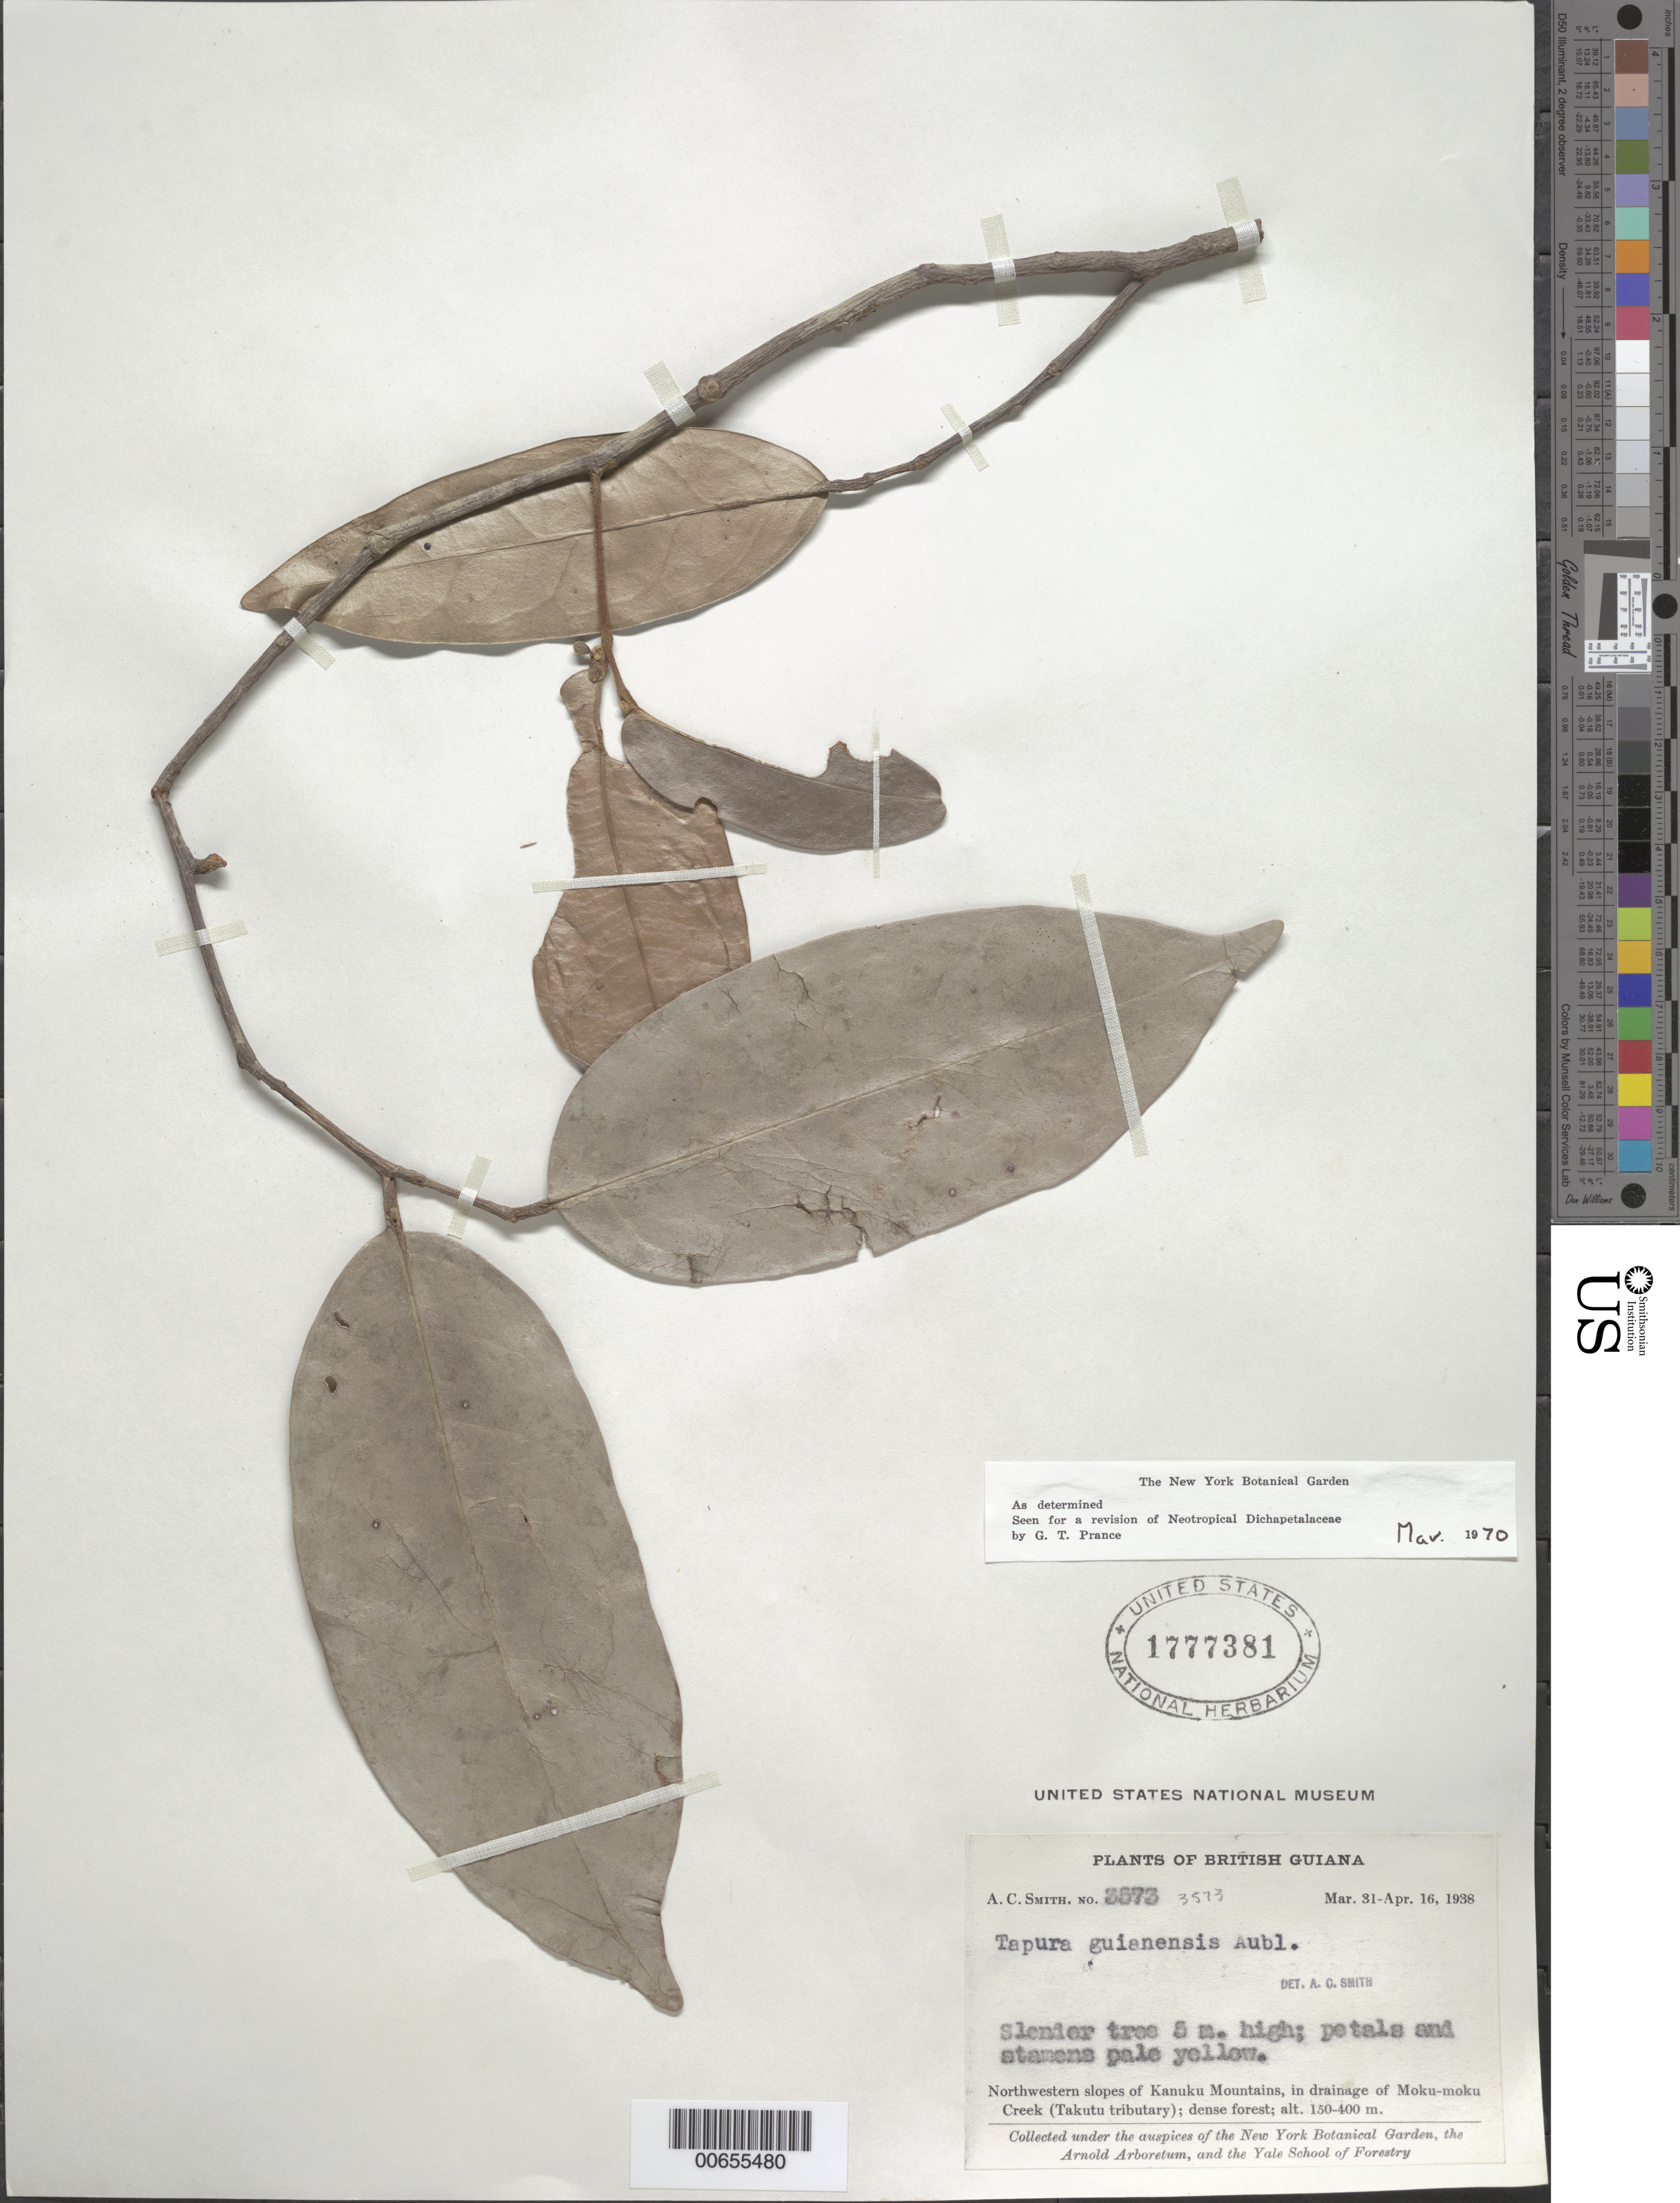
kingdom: Plantae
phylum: Tracheophyta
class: Magnoliopsida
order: Malpighiales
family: Dichapetalaceae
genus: Tapura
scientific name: Tapura guianensis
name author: Aubl.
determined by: Prance, G. T.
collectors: A. C. Smith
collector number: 3573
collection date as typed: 31-Mar-38 to 16-Apr-38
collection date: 1938-03-31/1938-04-16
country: Guyana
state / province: U. Takutu-U. Essequibo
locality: Kanuku Mts., NW slopes, in drainage of Moku-moku Creek (Takutu tributary)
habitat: Dense forest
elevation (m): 150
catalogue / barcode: US 1777381